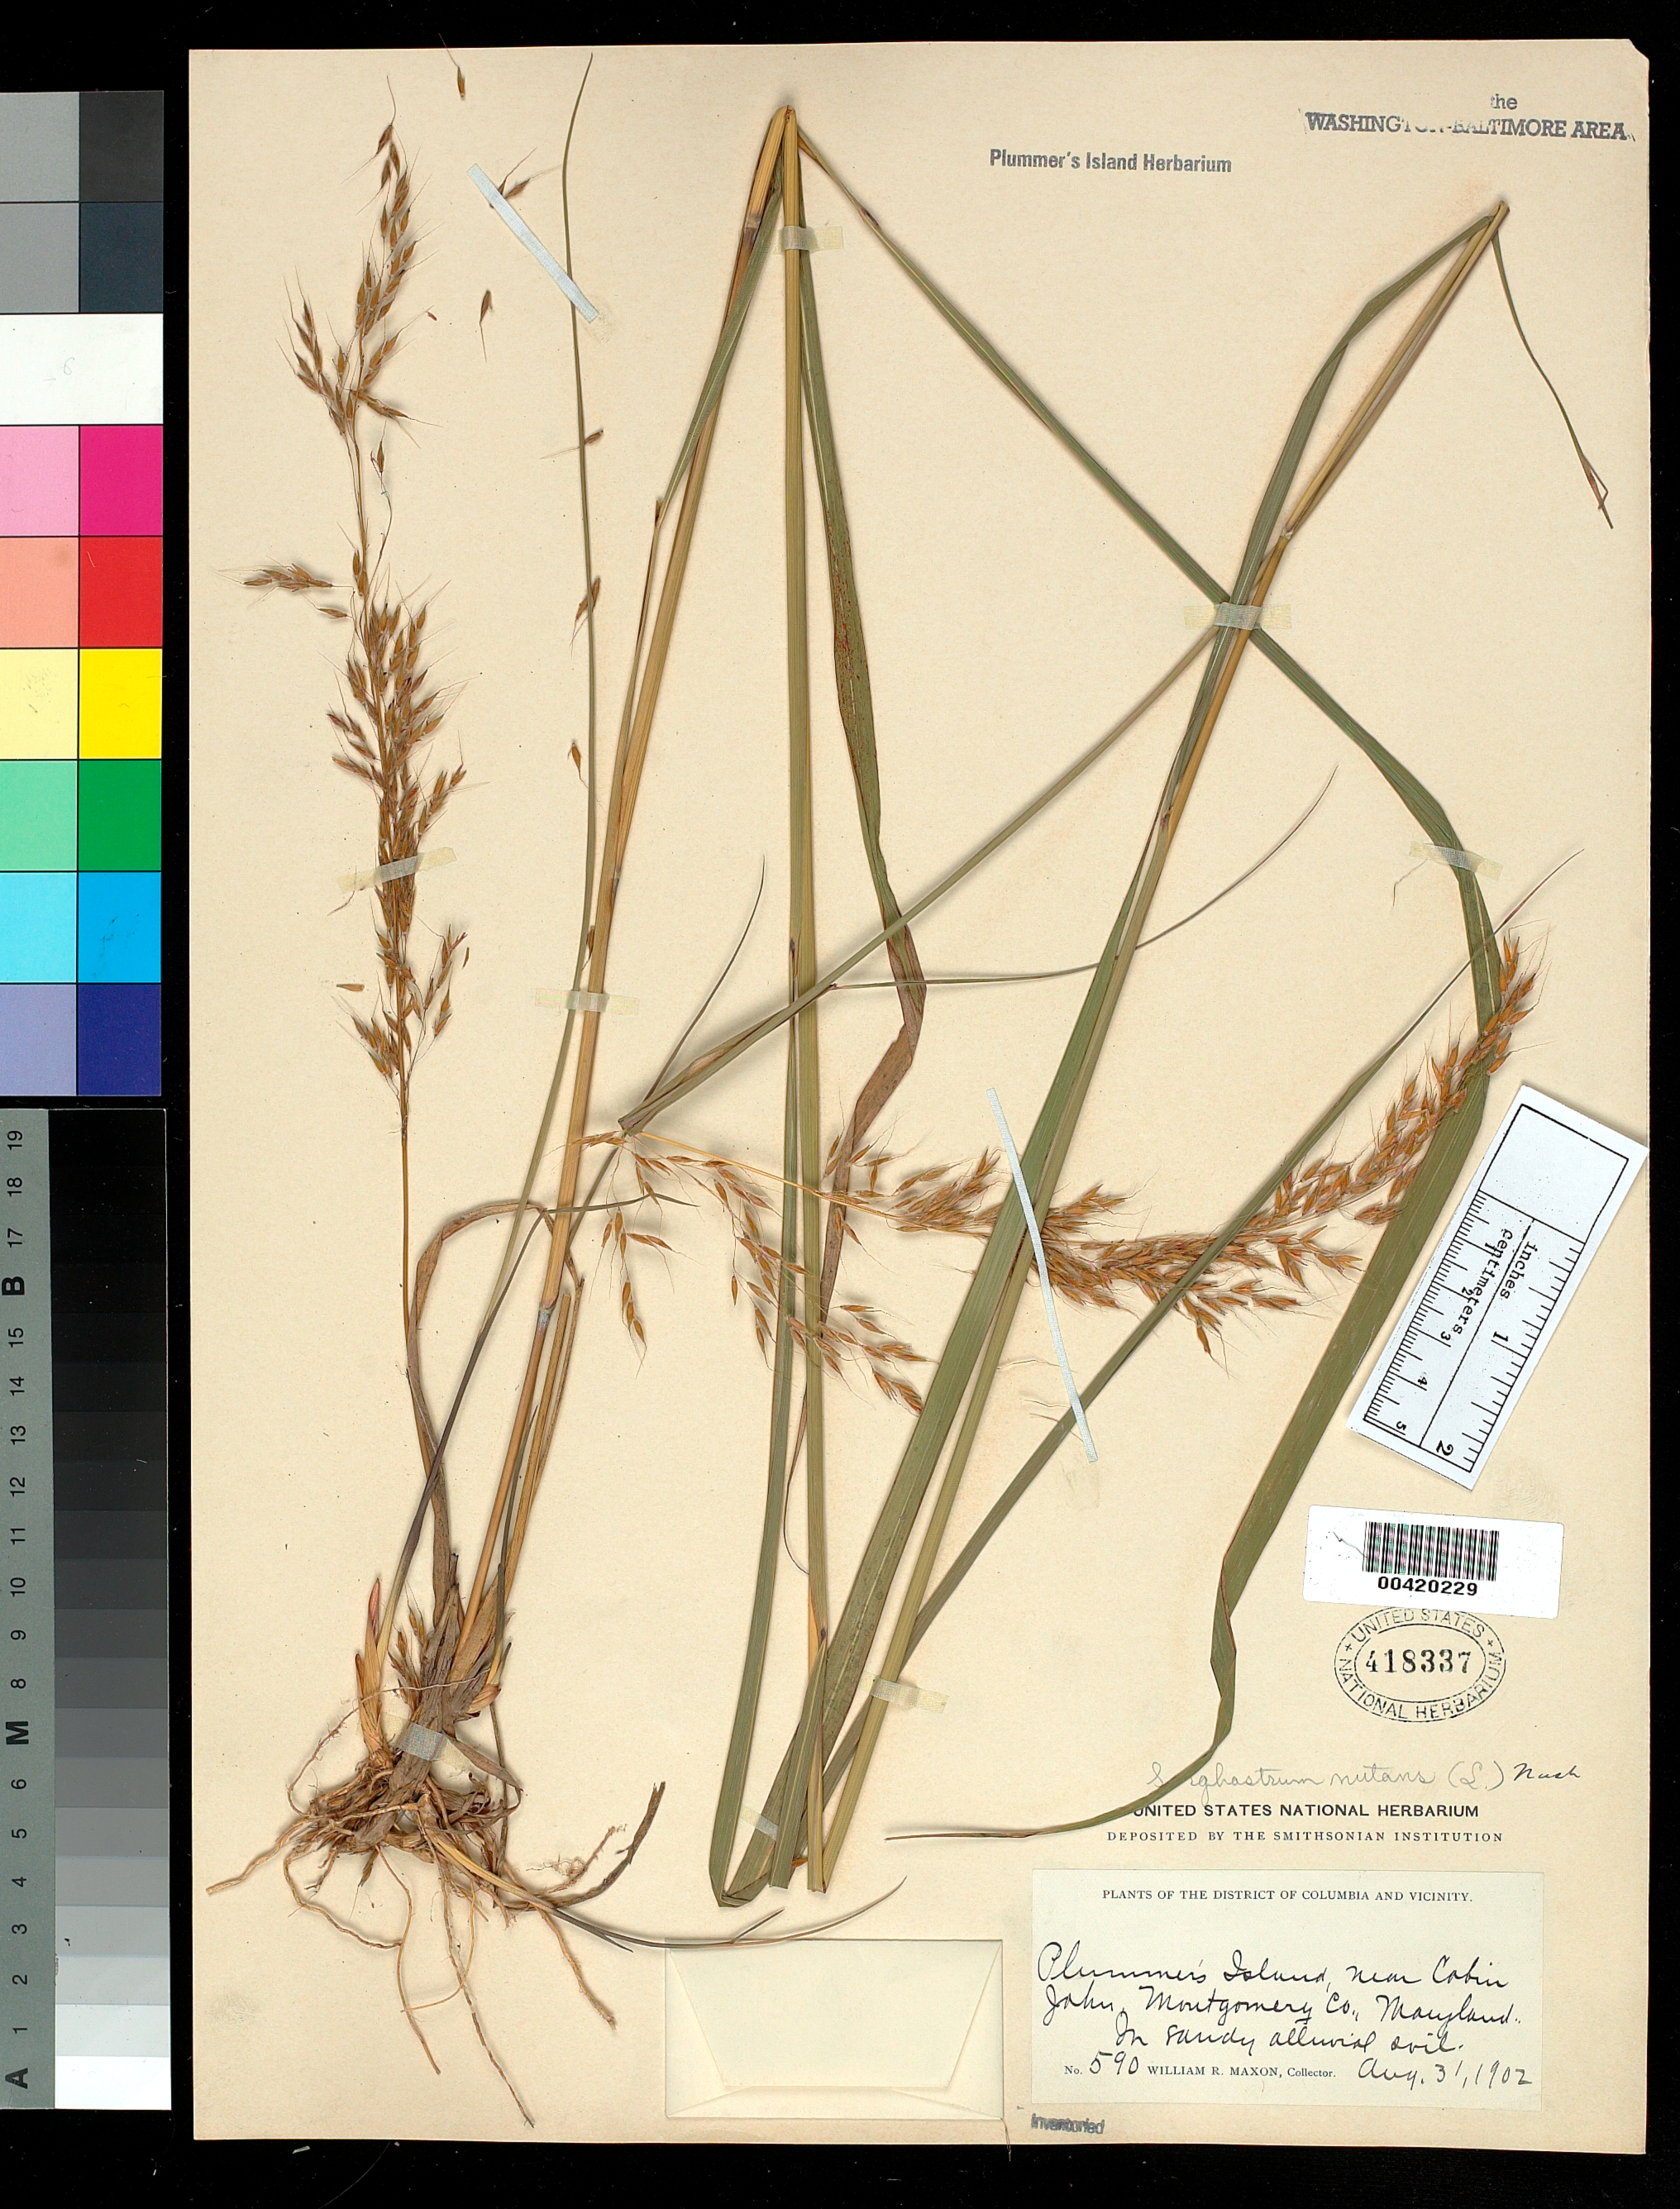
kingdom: Plantae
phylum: Tracheophyta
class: Liliopsida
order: Poales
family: Poaceae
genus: Sorghastrum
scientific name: Sorghastrum nutans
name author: (L.) Nash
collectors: W. R. Maxon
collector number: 590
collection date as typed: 31 Aug 1902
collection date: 1902-08-31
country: United States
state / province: Maryland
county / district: Montgomery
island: Plummers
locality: Plummer's Island C. & O. Canal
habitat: In sandy alluvial soil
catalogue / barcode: US 418337